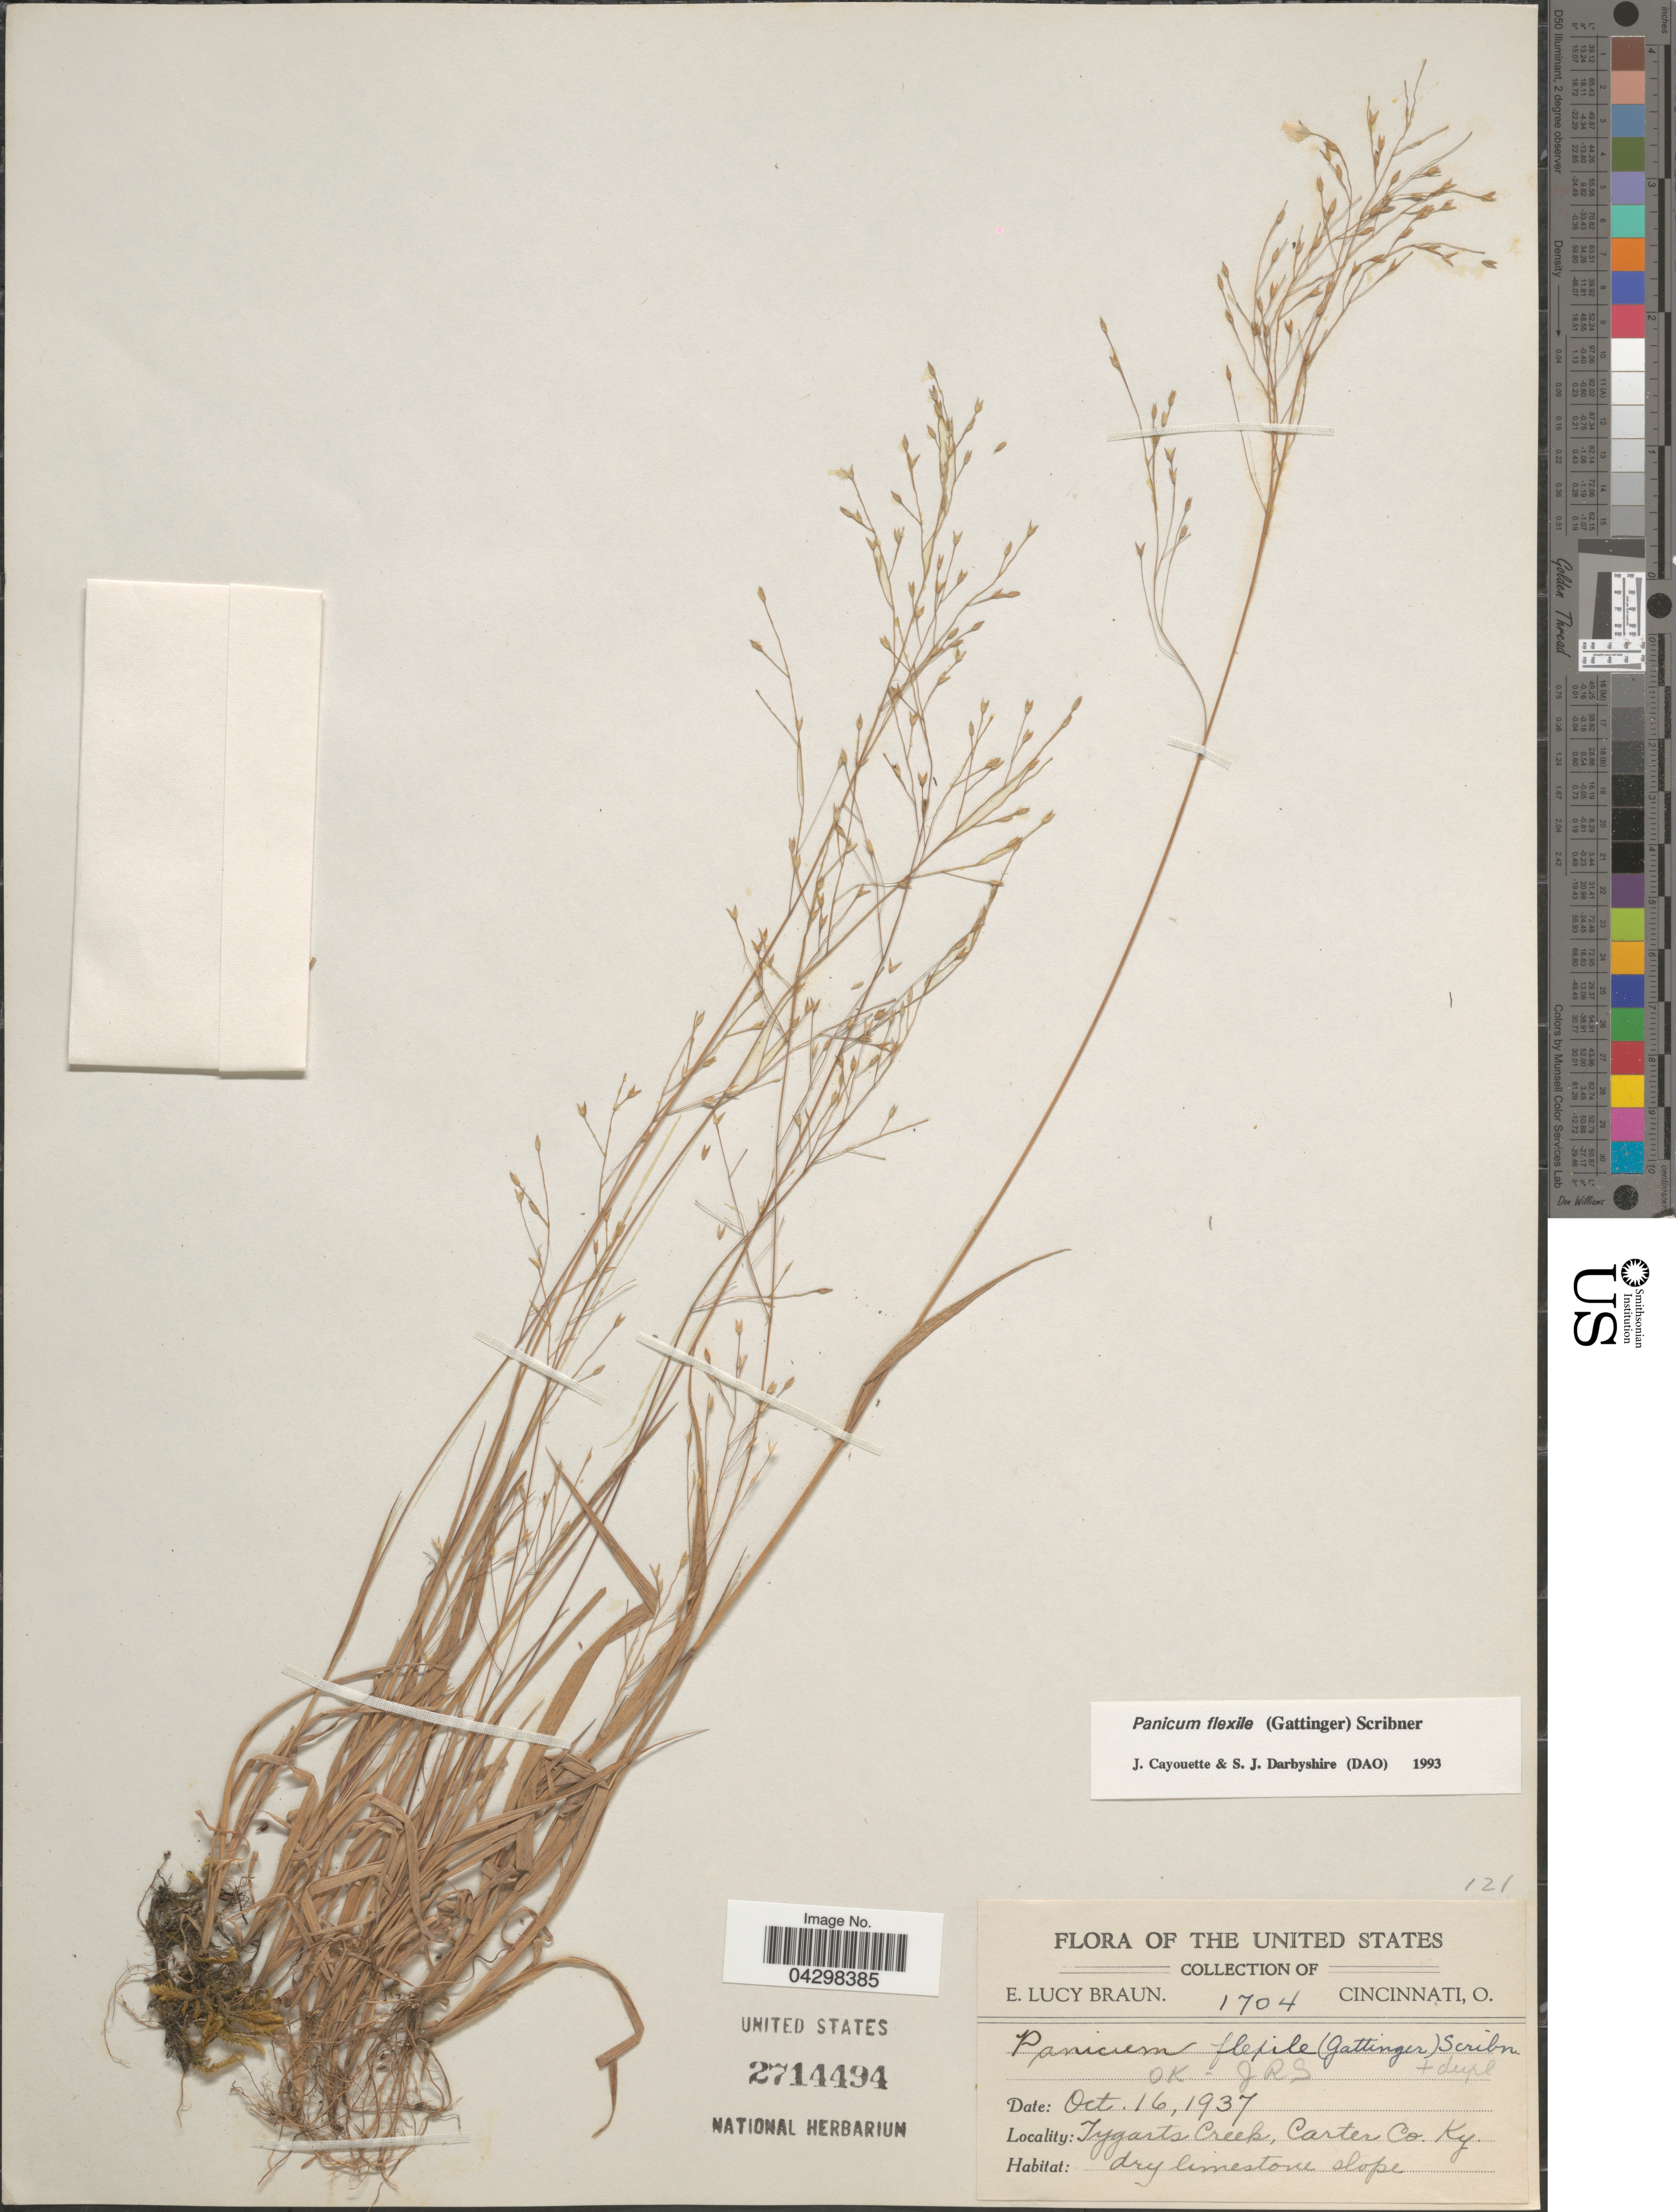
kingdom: Plantae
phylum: Tracheophyta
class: Liliopsida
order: Poales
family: Poaceae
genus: Panicum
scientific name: Panicum flexile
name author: (Gatt.) Scribn.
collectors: E. L. Braun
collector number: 1704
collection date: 1937-10-16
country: United States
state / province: Kentucky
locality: Tygarts Creek, Carter Co.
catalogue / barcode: US 2714494